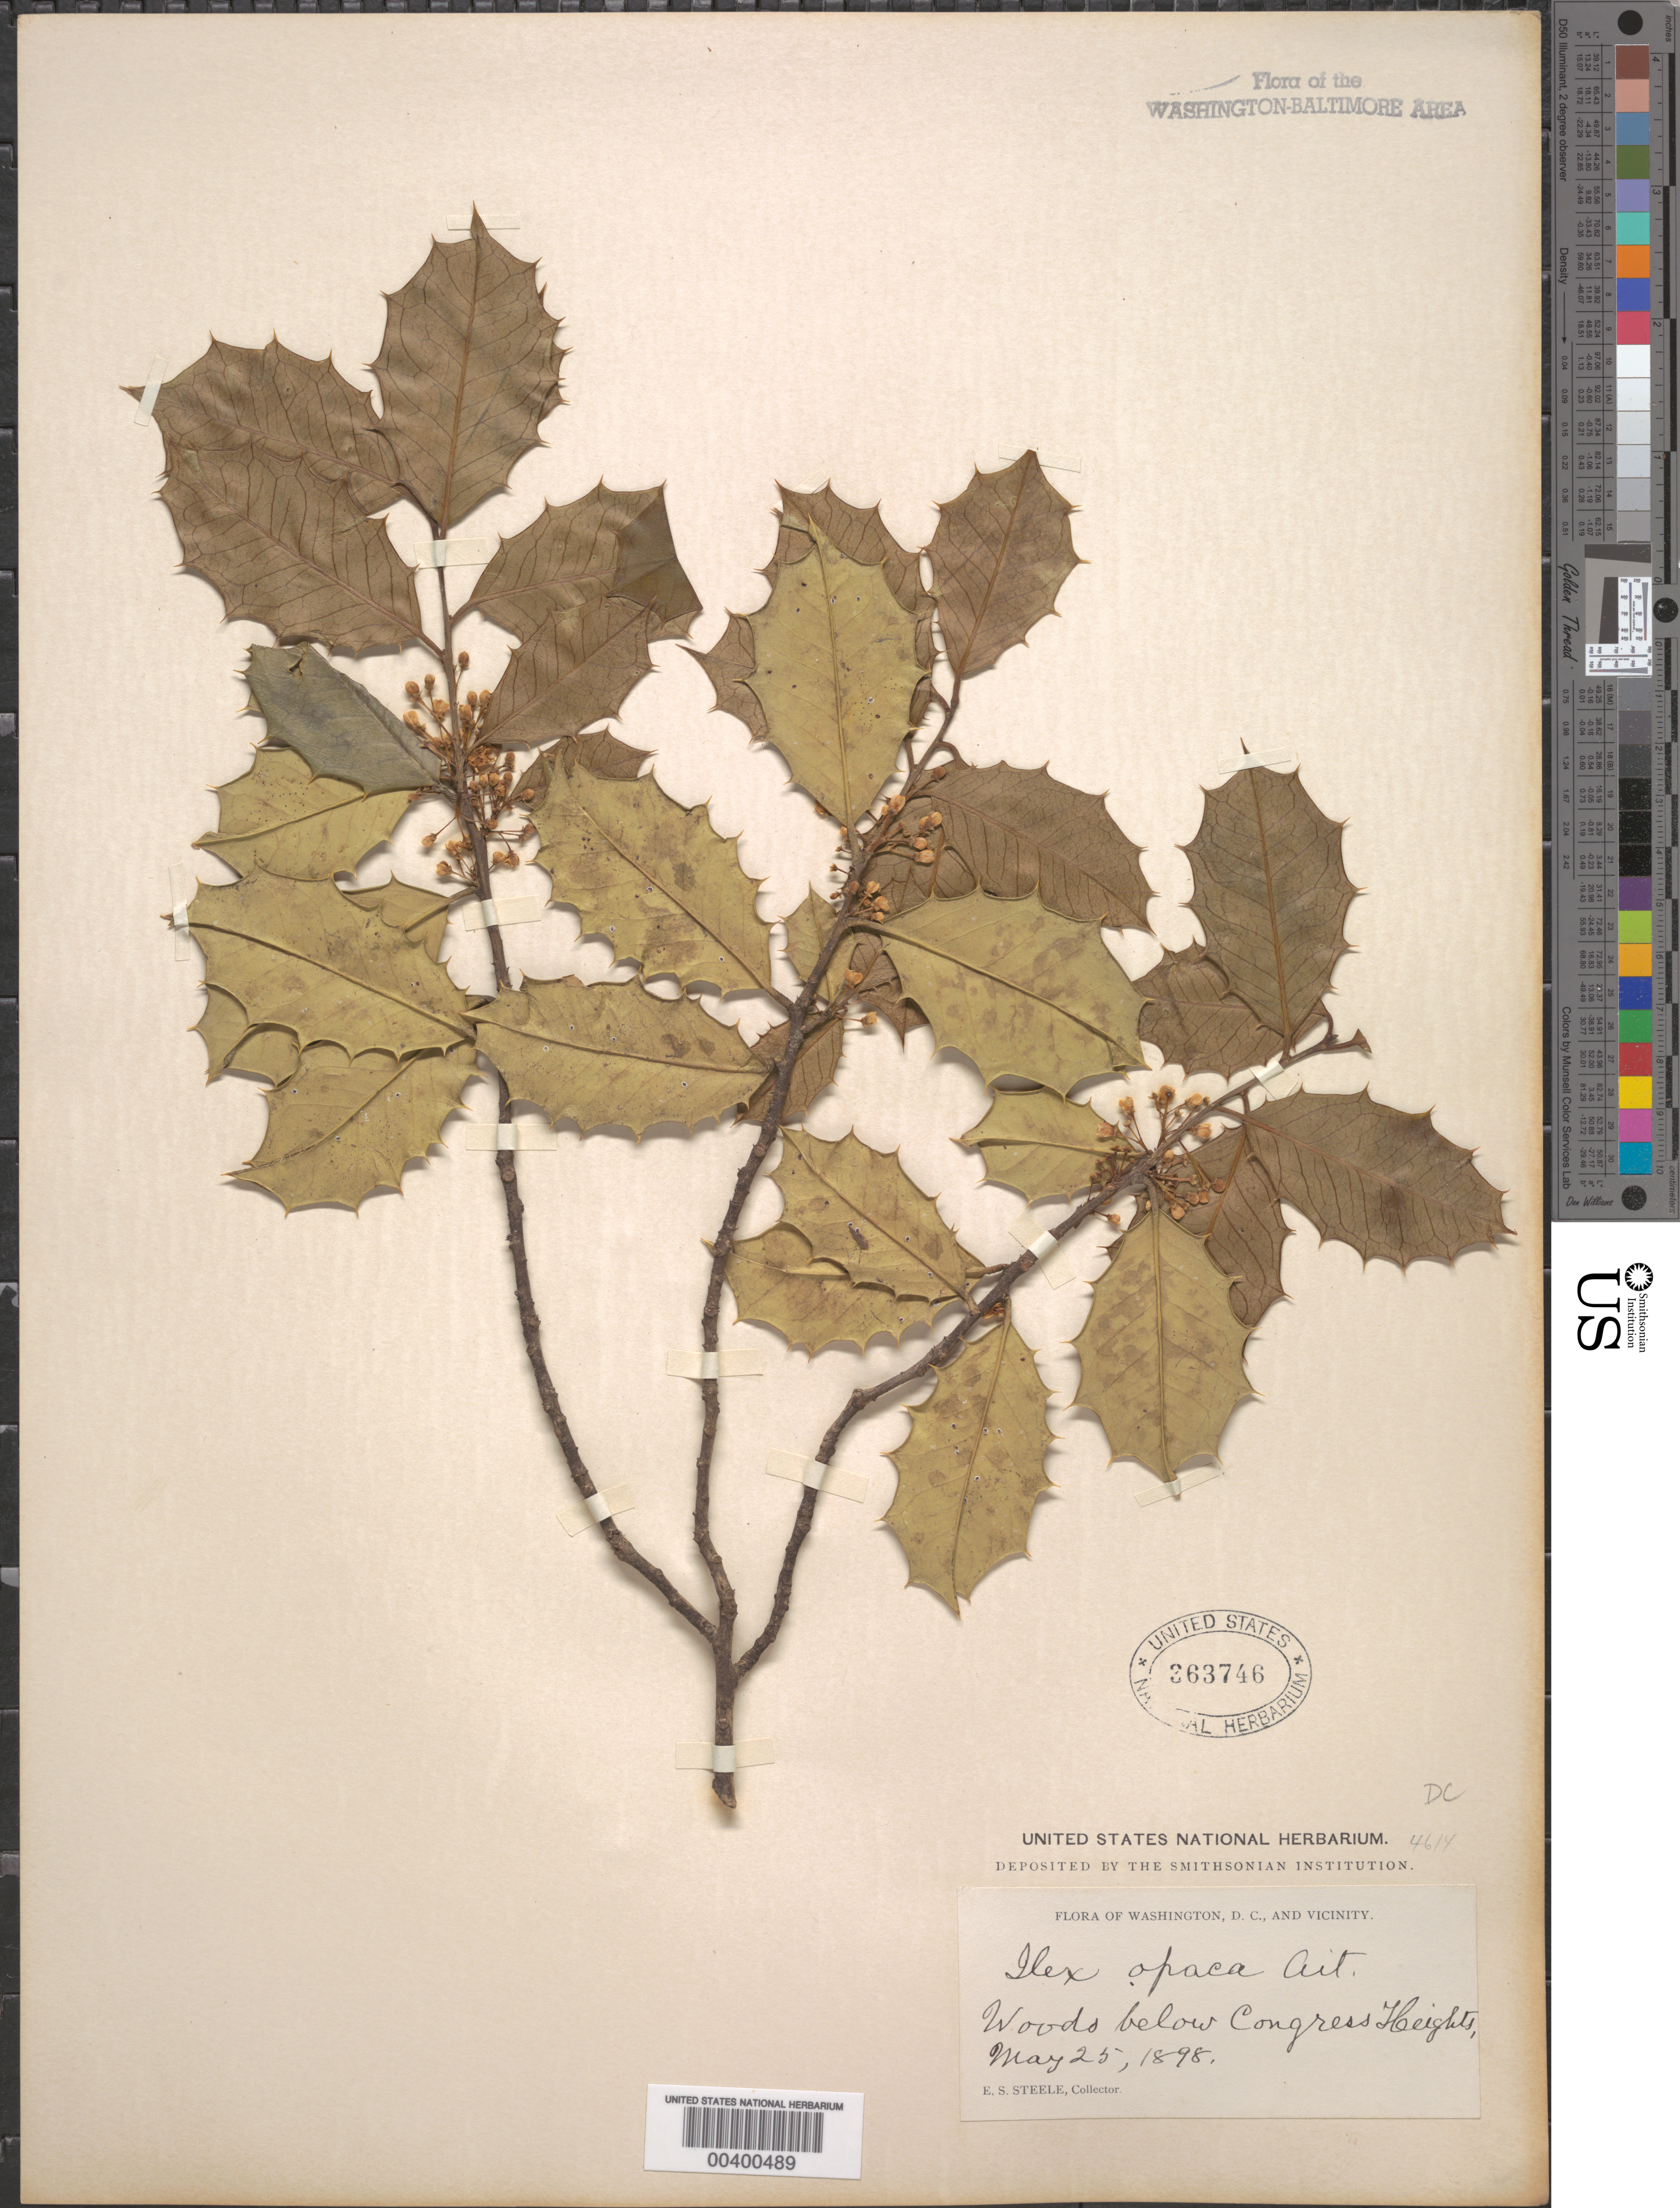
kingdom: Plantae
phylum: Tracheophyta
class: Magnoliopsida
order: Aquifoliales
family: Aquifoliaceae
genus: Ilex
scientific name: Ilex opaca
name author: Aiton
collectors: E. Steele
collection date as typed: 25 May 1898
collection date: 1898-05-25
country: United States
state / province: District of Columbia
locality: Woods below Congress Heights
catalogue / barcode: US 363746